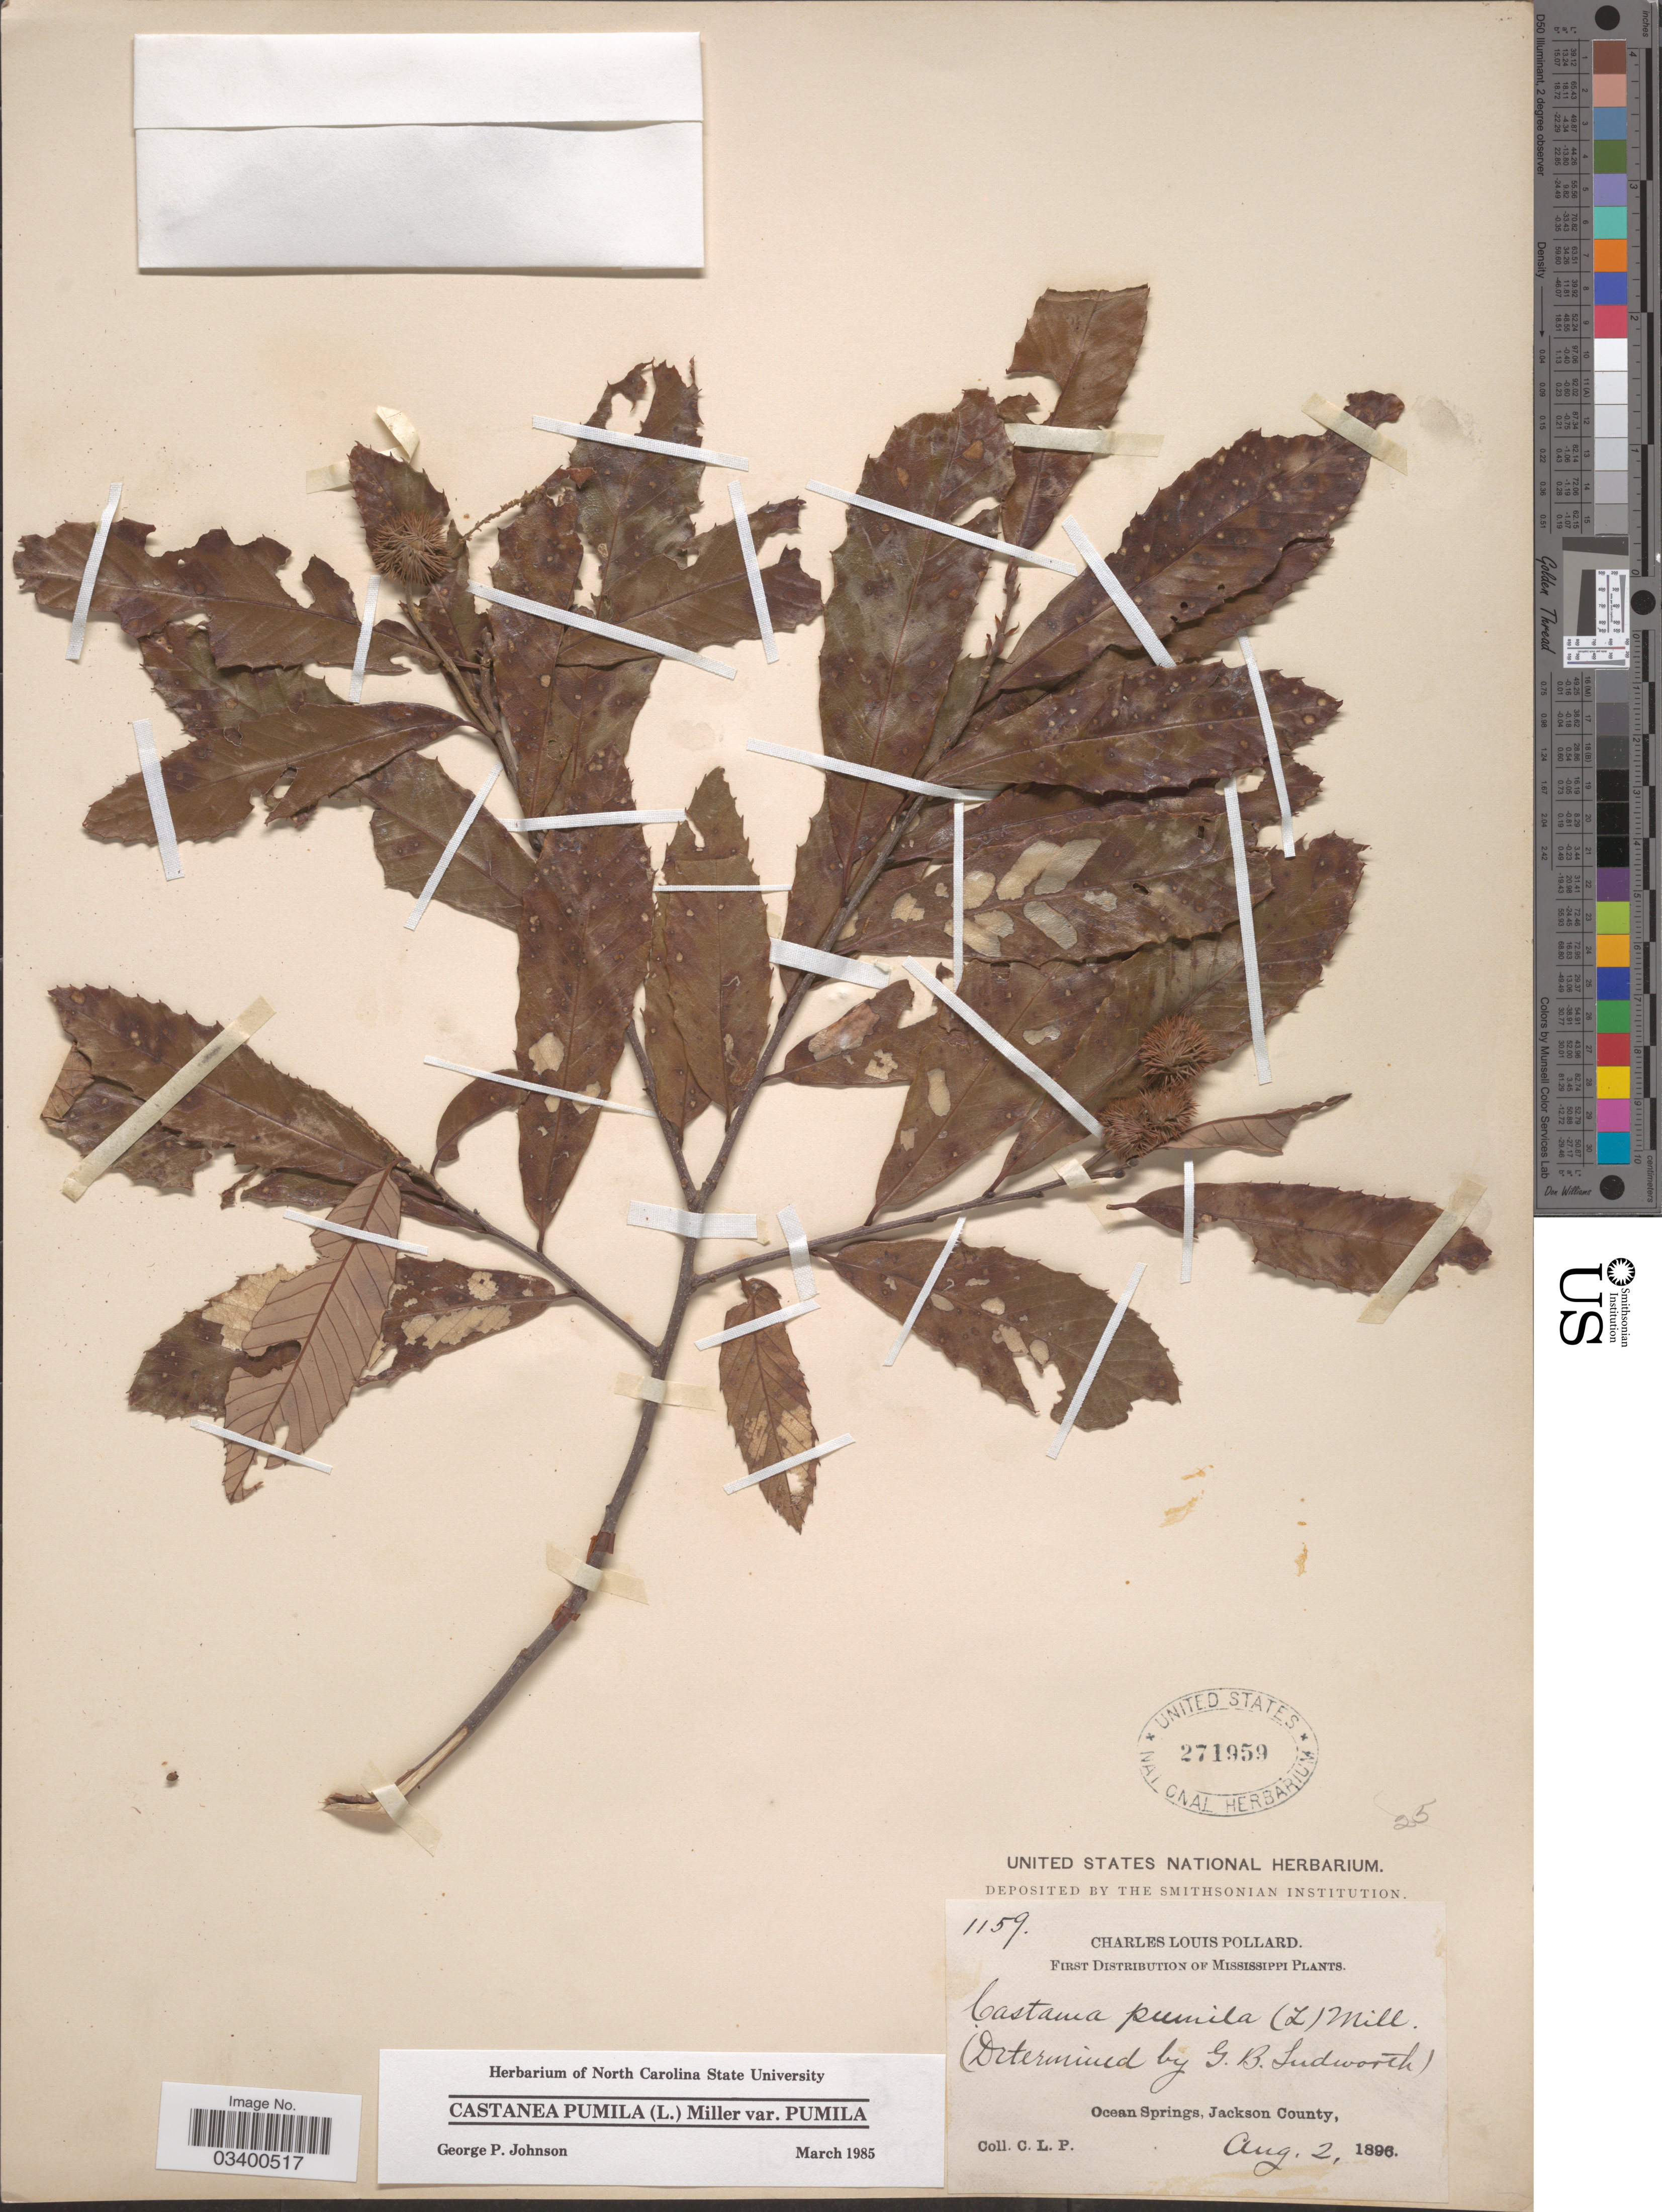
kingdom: Plantae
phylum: Tracheophyta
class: Magnoliopsida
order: Fagales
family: Fagaceae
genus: Castanea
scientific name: Castanea pumila var. pumila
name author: (L.) Mill.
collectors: C. L. Pollard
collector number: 1159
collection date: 1896-08-02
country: United States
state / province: Mississippi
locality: Ocean Springs, Jackson County.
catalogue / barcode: US 271959